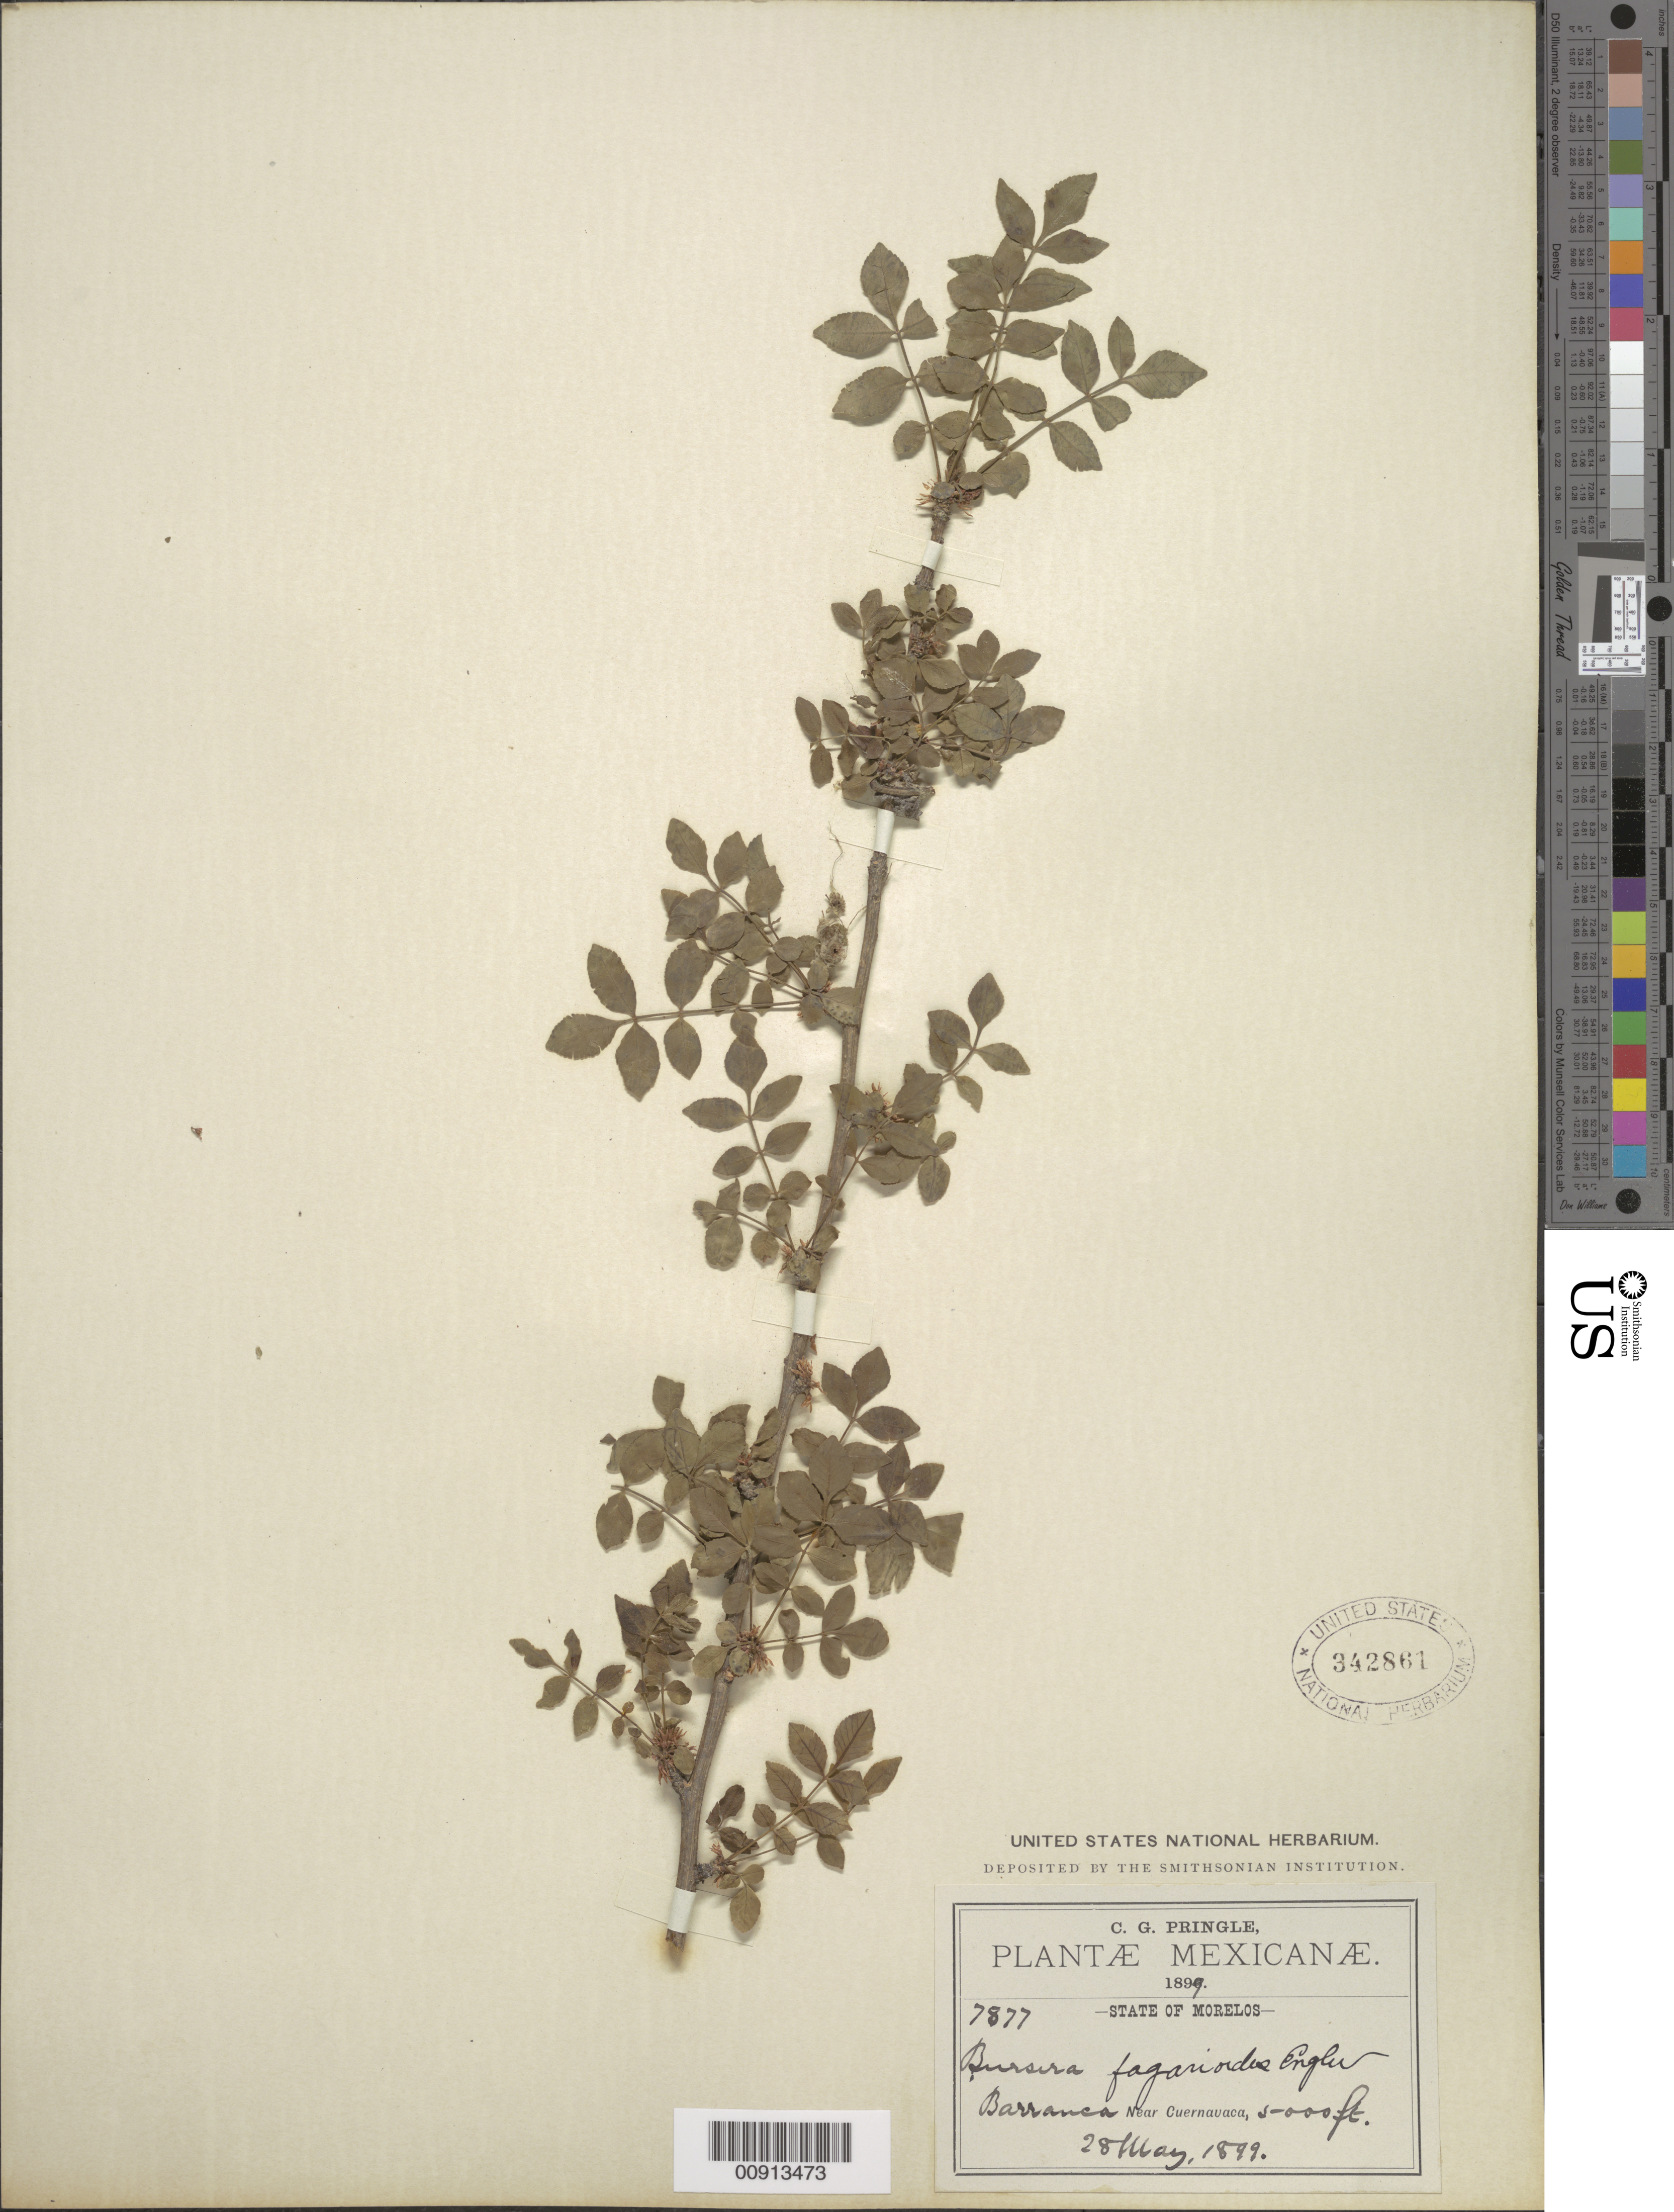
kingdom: Plantae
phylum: Tracheophyta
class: Magnoliopsida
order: Sapindales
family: Burseraceae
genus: Bursera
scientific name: Bursera inaguensis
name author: Britton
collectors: C. G. Pringle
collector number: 7877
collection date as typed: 28 May 1899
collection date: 1899-05-28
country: Mexico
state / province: Morelos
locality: Barranca near Cuernavaca, State of Morelos.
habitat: Barranca.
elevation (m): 1524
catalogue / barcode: US 342861